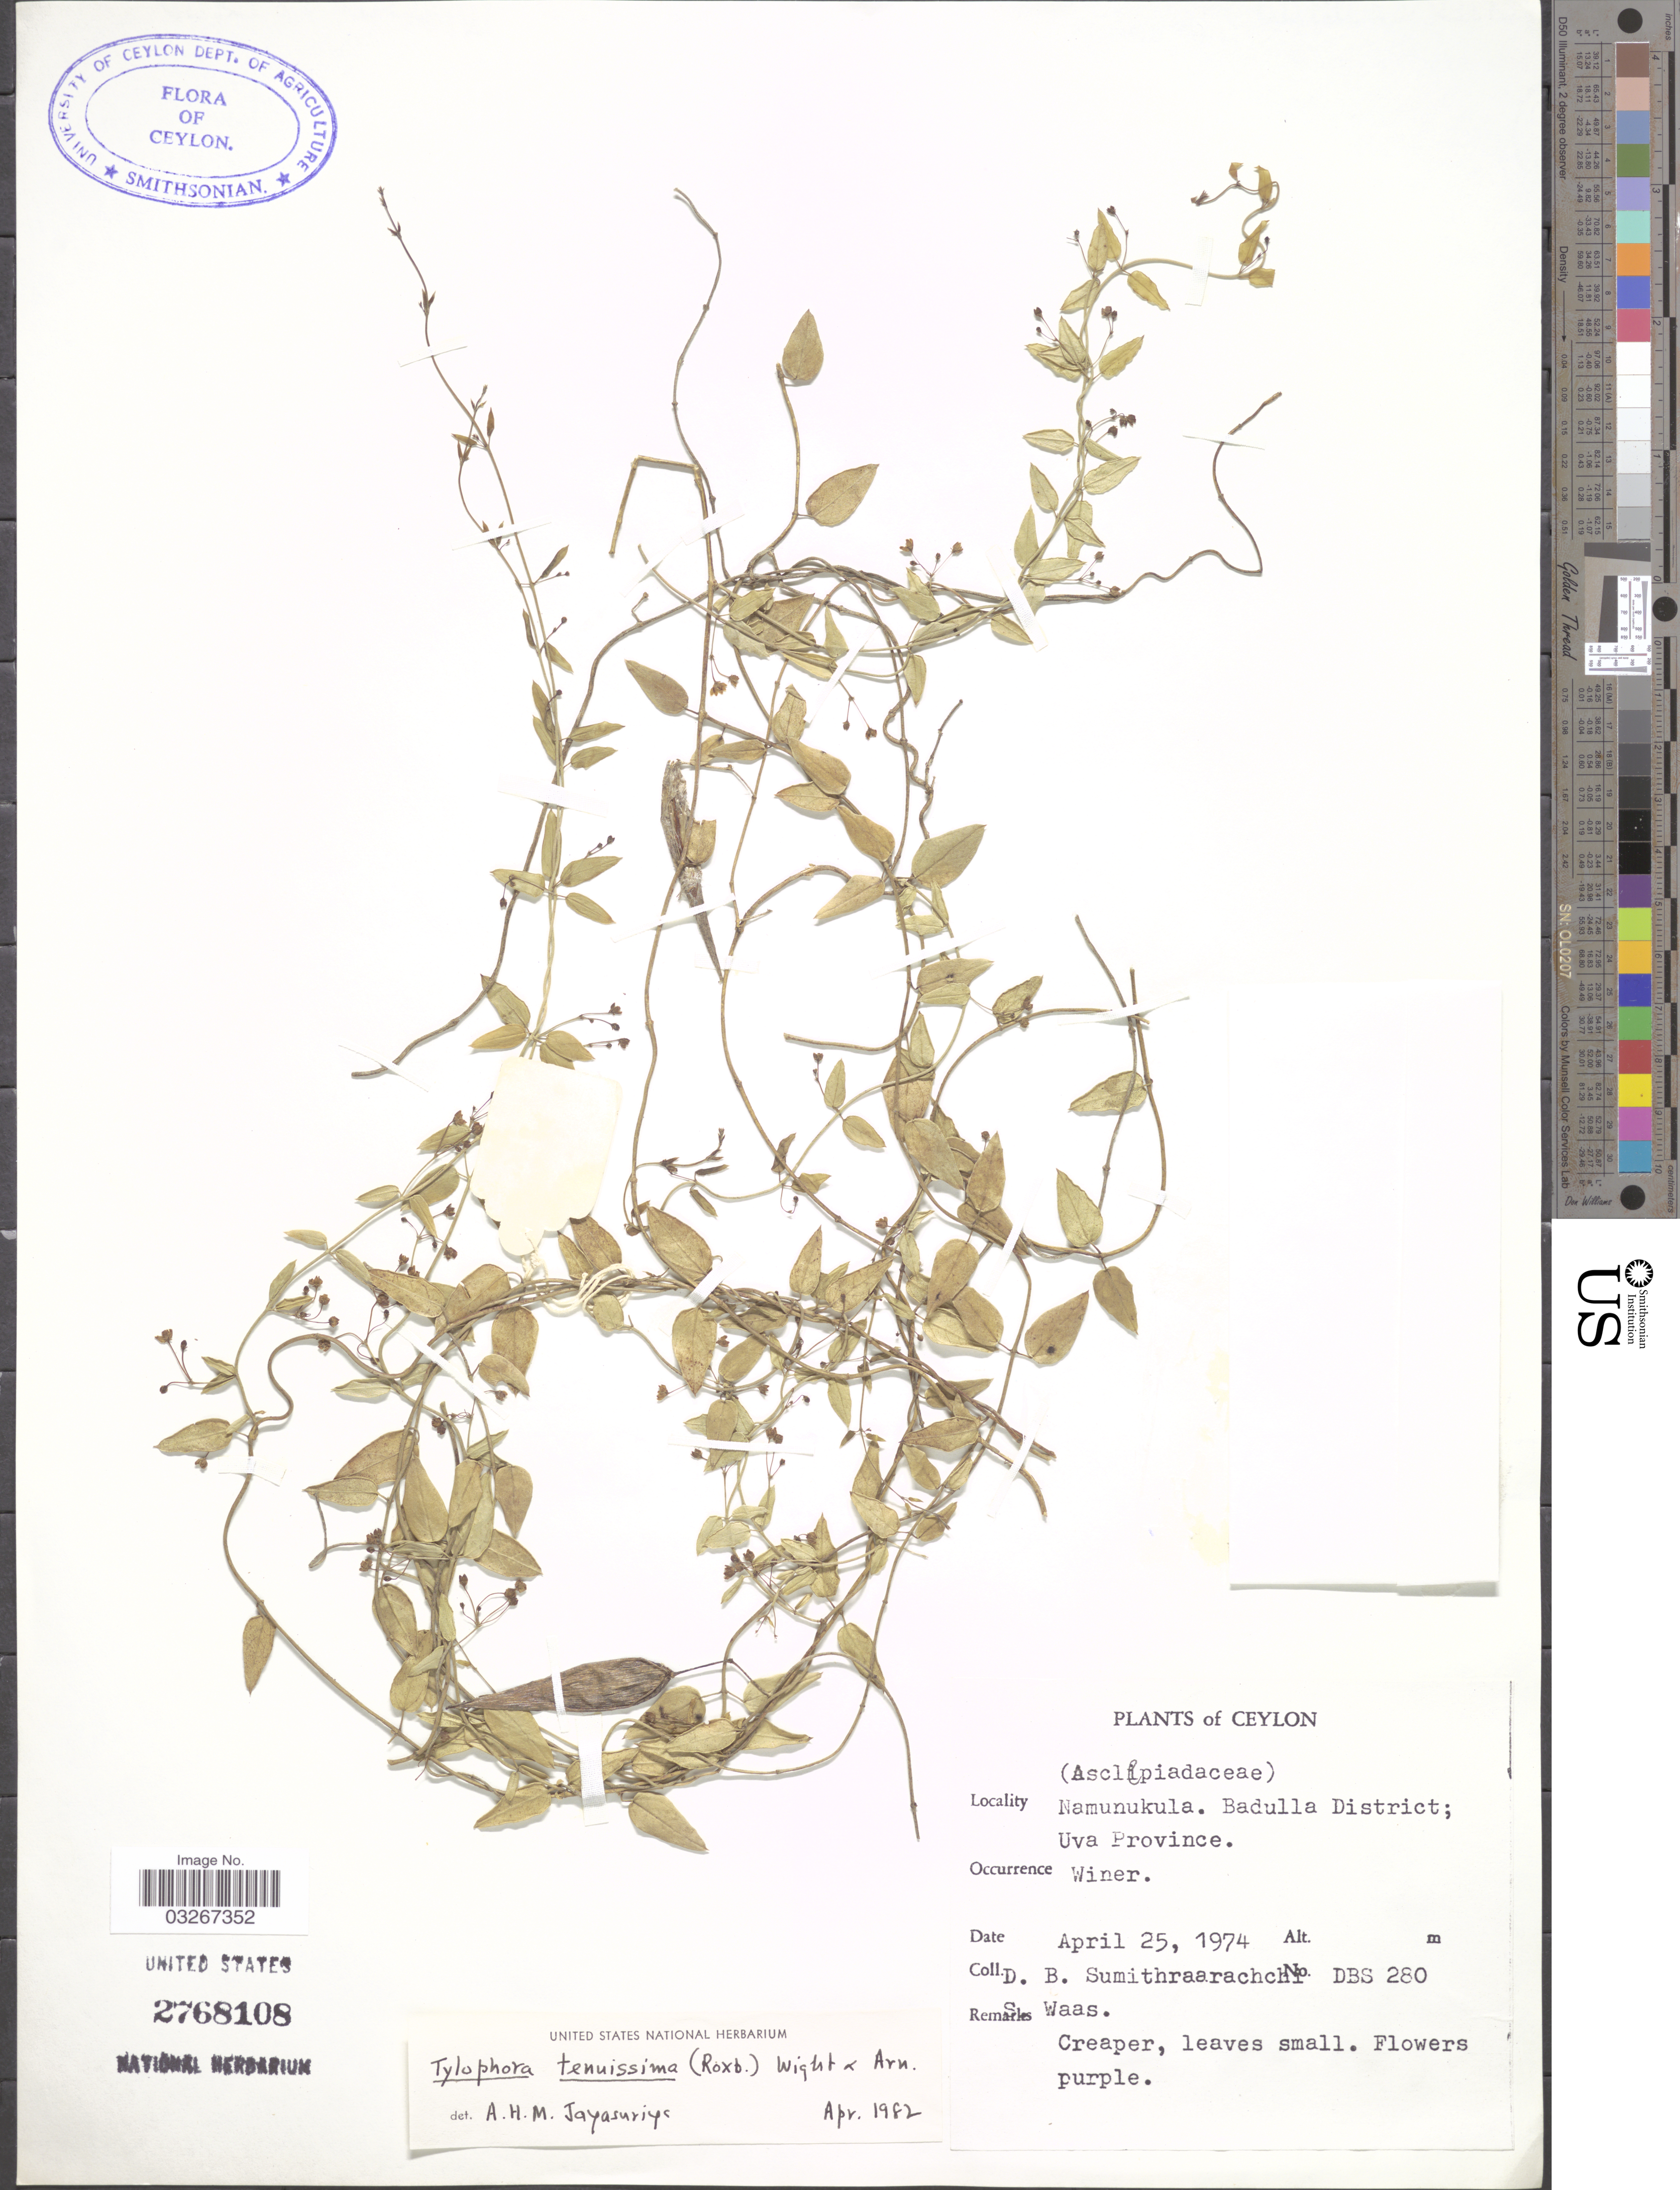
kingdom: Plantae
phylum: Tracheophyta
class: Magnoliopsida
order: Gentianales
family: Apocynaceae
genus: Tylophora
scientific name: Tylophora tenuissima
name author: (Roxb.) Wight & Arn.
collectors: D. B. Sumithraarachchi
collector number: DBS 280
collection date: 1974-04-25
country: Sri Lanka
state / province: Uva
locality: Ceylon. Namunukula. Badulla District.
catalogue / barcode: US 2768108